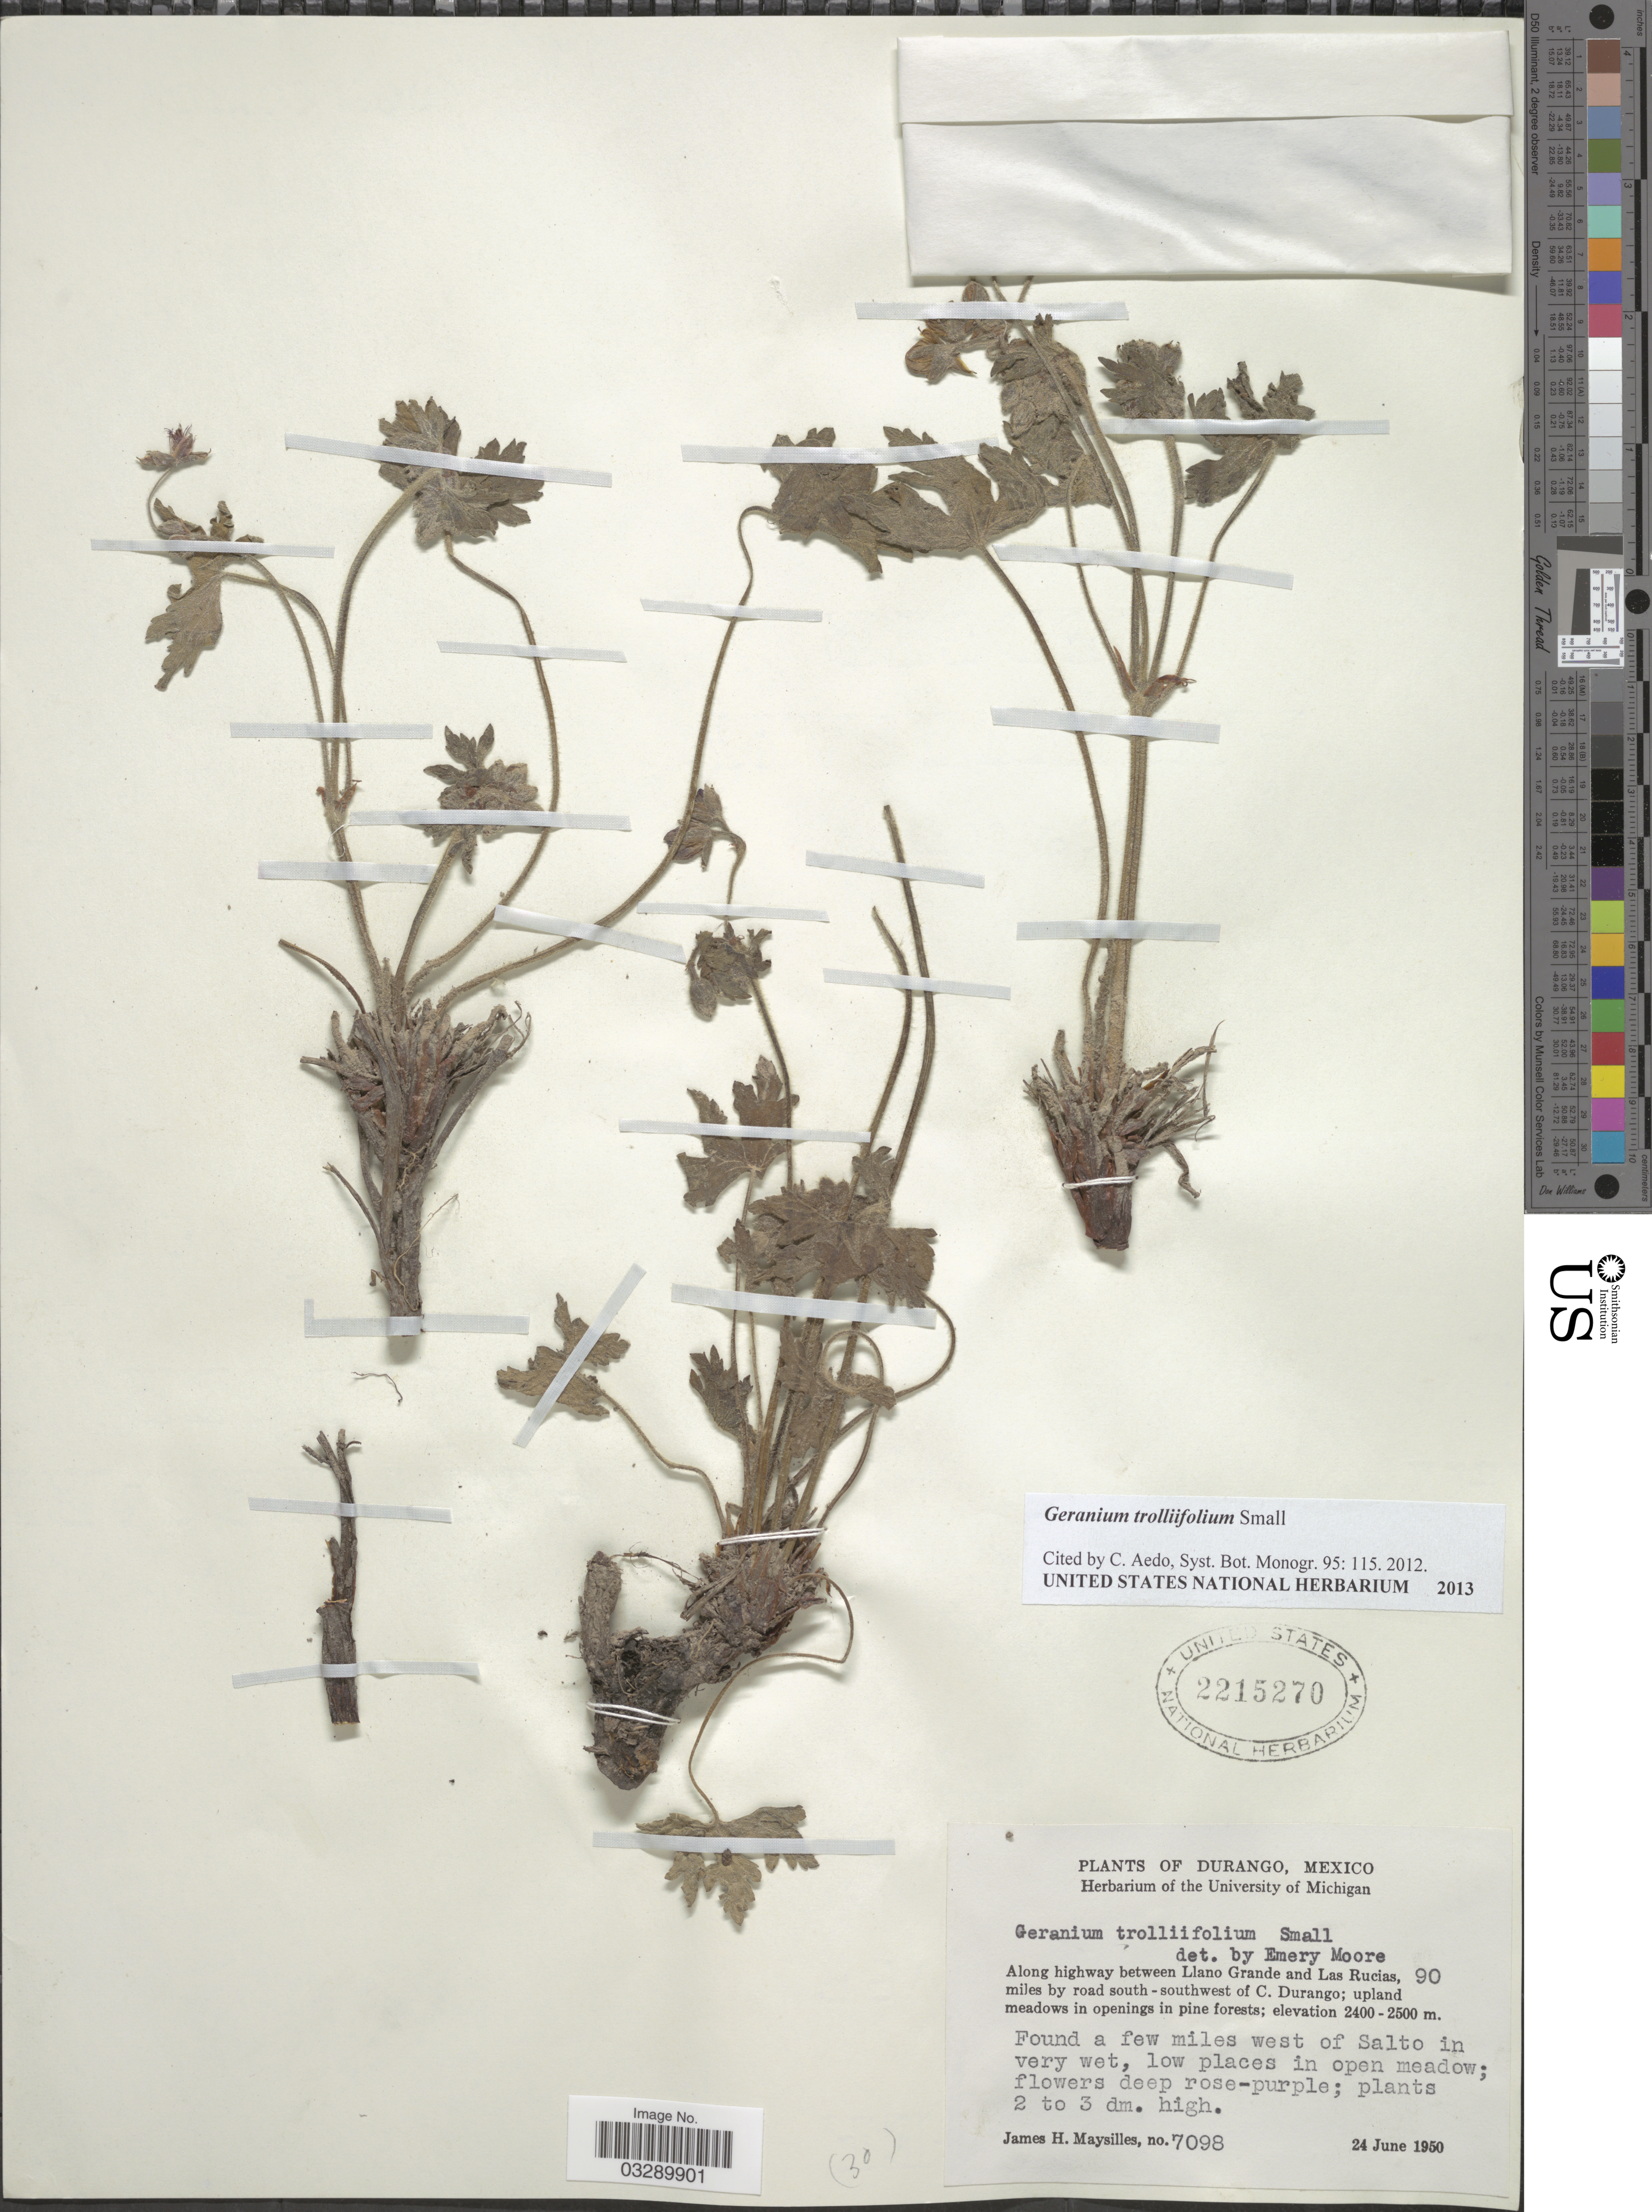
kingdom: Plantae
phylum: Tracheophyta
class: Magnoliopsida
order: Geraniales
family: Geraniaceae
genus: Geranium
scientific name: Geranium trolliifolium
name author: Small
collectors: J. Maysilles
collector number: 7098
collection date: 1950-06-24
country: Mexico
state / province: Durango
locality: Along highway between Llano Grande and Las Rucias, 90 miles by road south-southwest of C. Durango.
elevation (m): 2400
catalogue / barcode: US 2215270